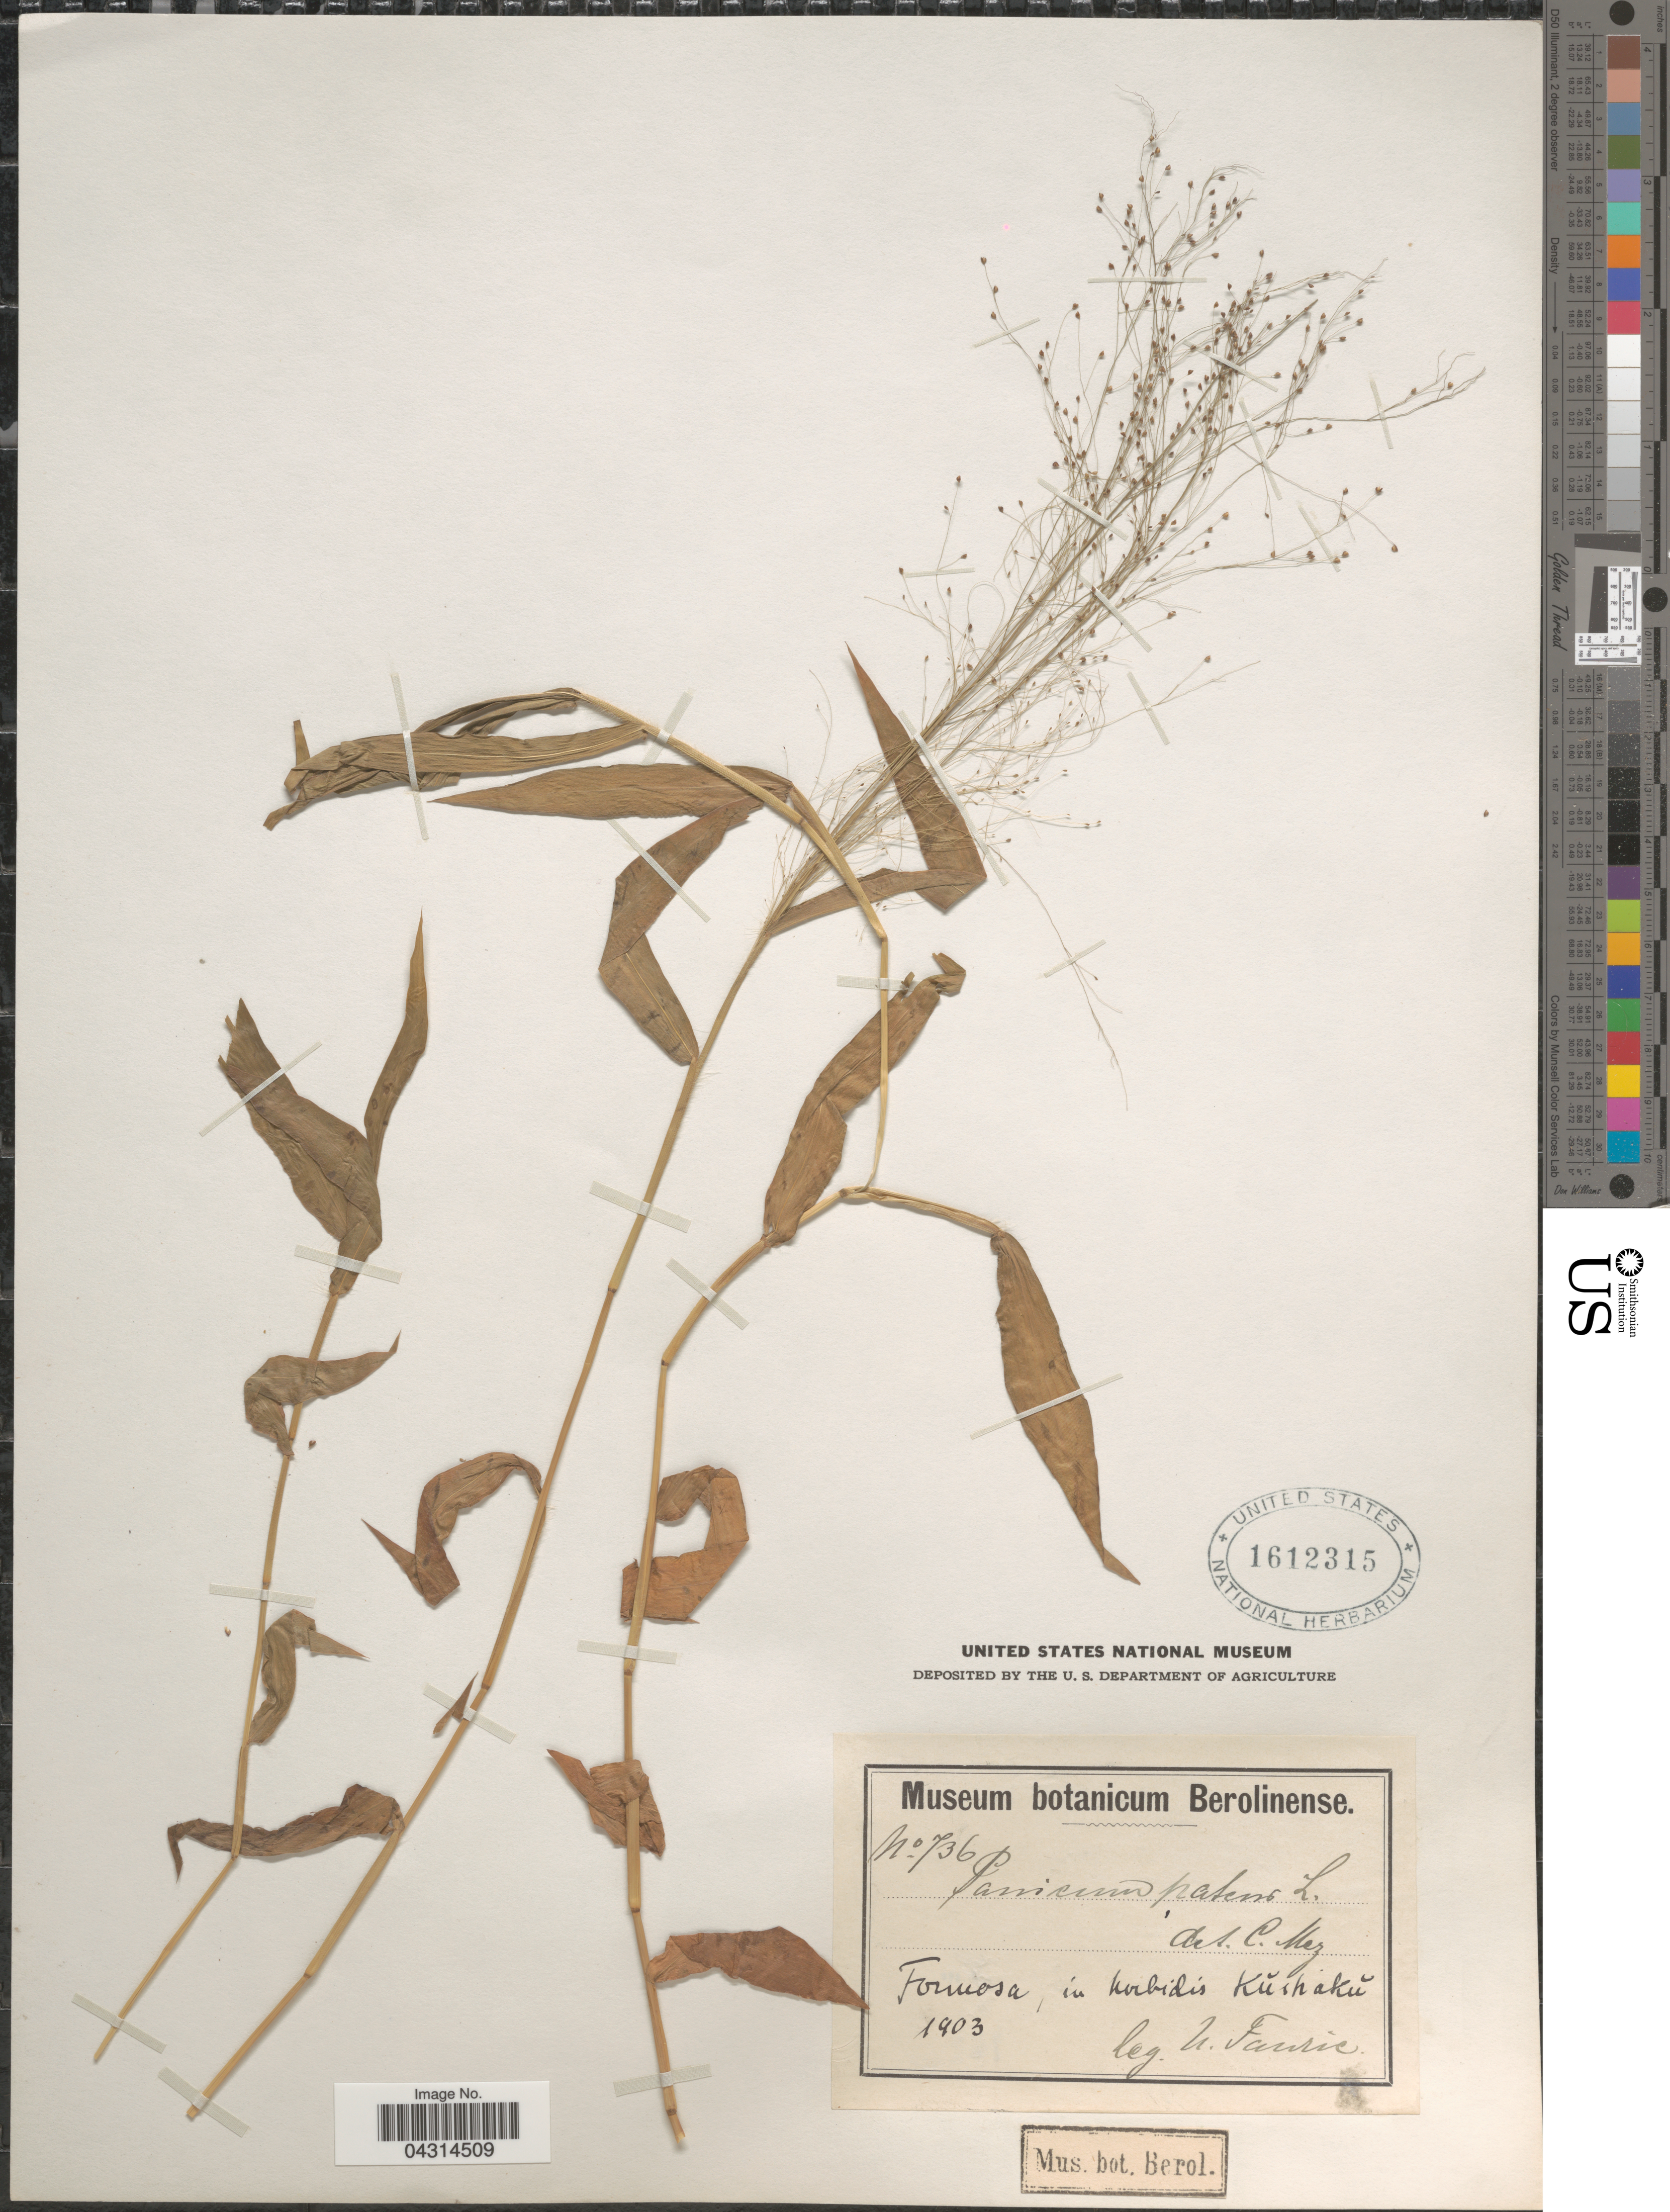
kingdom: Plantae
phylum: Tracheophyta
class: Liliopsida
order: Poales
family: Poaceae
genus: Cyrtococcum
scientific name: Cyrtococcum sp.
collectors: U. Faurie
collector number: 736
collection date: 1903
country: Taiwan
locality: Formosa, in horbidis Kushaku.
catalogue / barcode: US 1612315